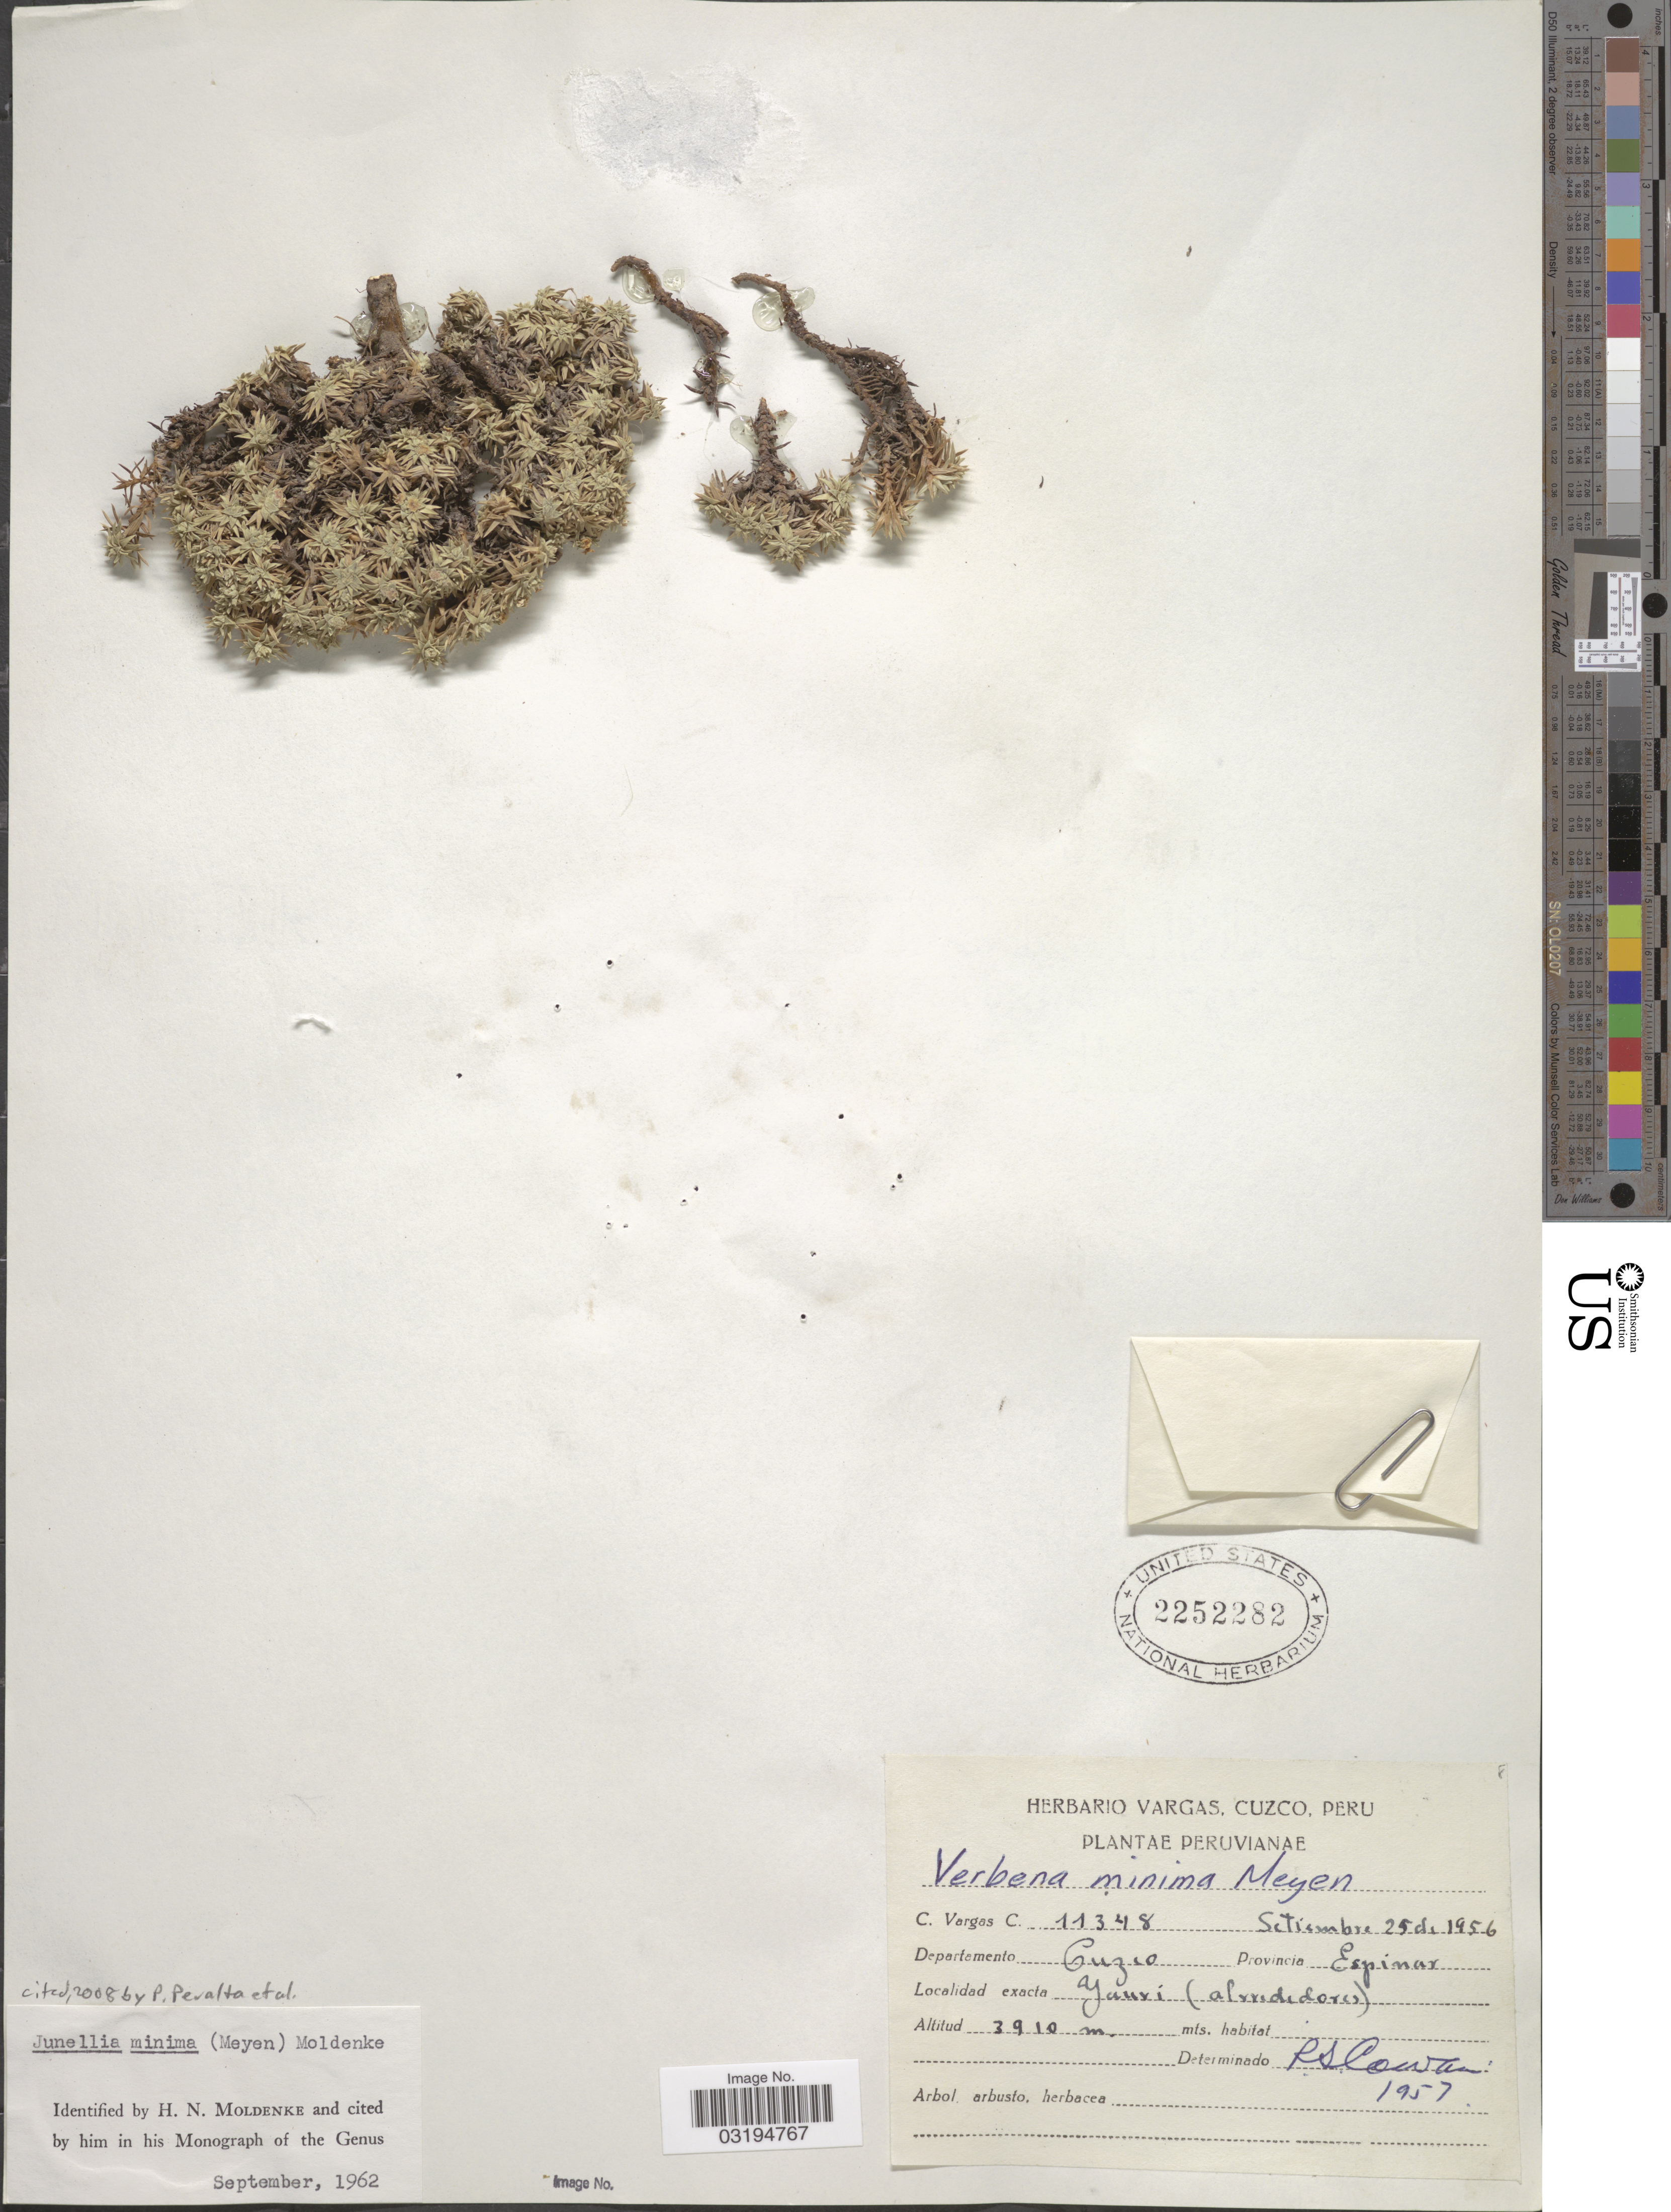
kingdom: Plantae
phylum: Tracheophyta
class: Magnoliopsida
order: Lamiales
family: Verbenaceae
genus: Junellia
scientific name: Junellia minima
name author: (Meyen) Moldenke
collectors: C. Vargas Calderón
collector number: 11348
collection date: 1956-09-25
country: Peru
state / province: Cusco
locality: Departamento Cuzco. Provincia Espinar. Yauri (alrededores).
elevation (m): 3910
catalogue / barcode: US 2252282